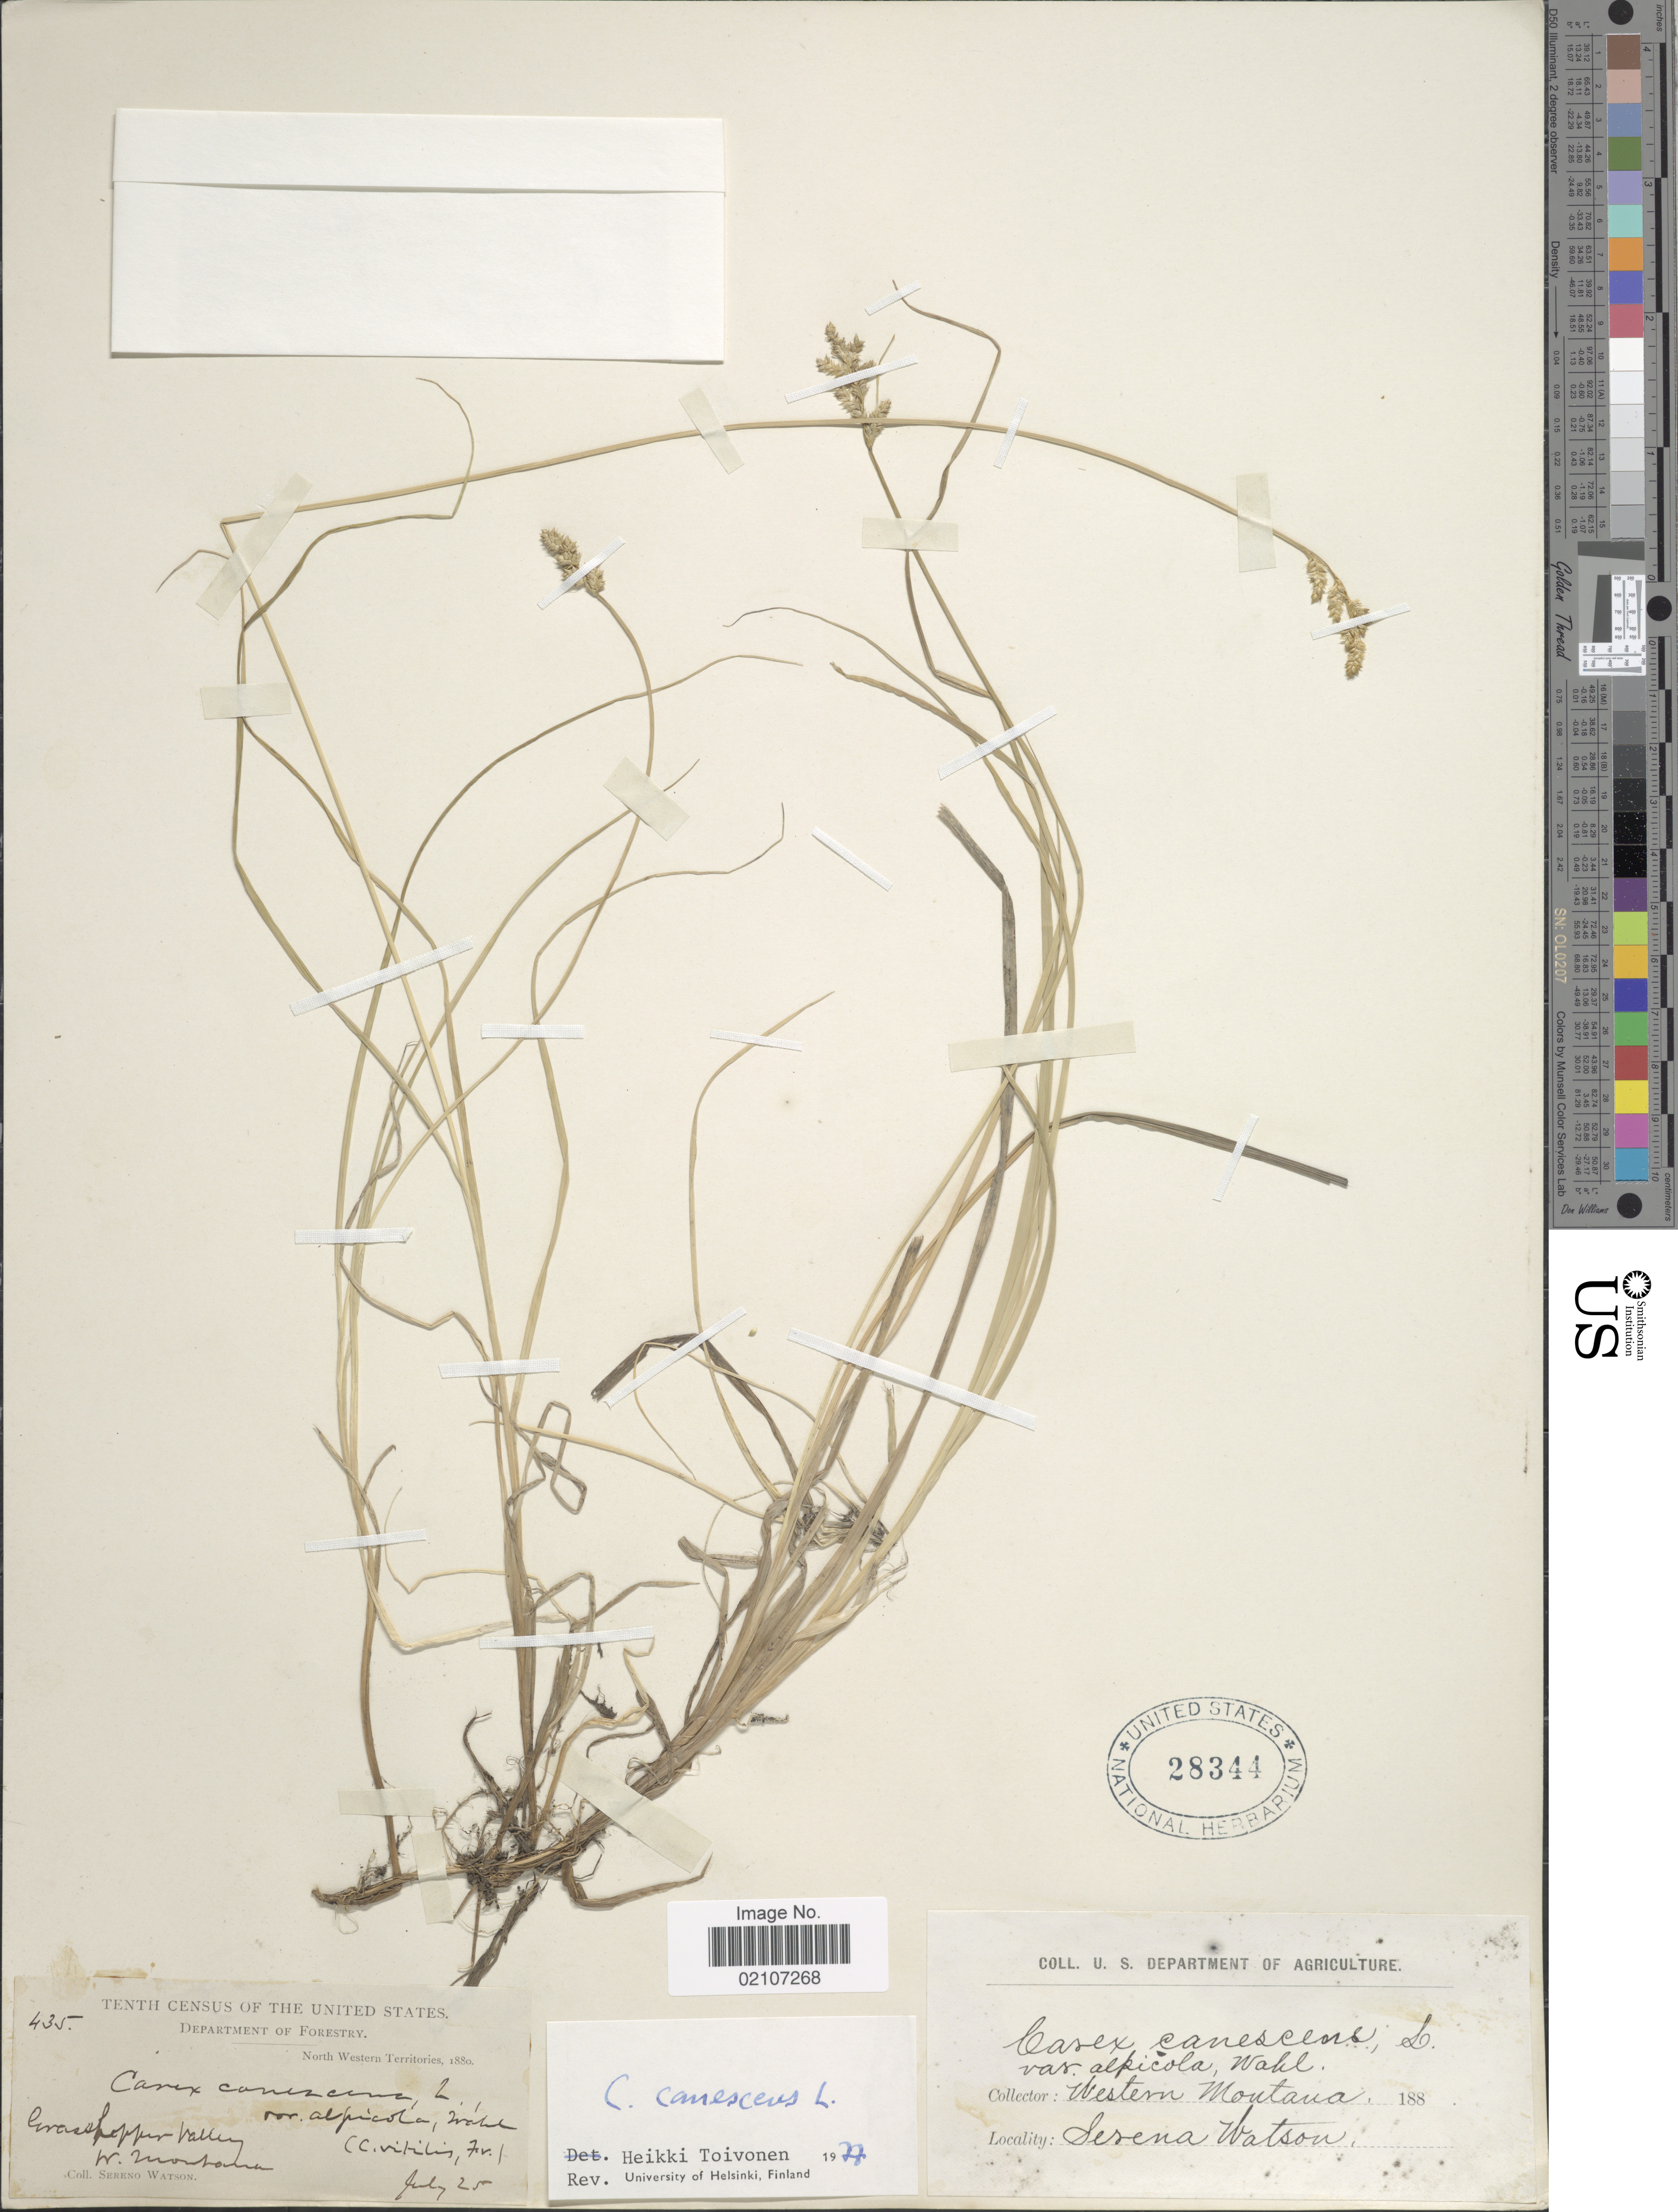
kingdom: Plantae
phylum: Tracheophyta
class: Liliopsida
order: Poales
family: Cyperaceae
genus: Carex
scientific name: Carex canescens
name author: L.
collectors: S. Watson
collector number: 435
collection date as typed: Transcribed d/m/y: 25/7/188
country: United States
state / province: Montana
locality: Western Montana. Grasshopper Valley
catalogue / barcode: US 28344